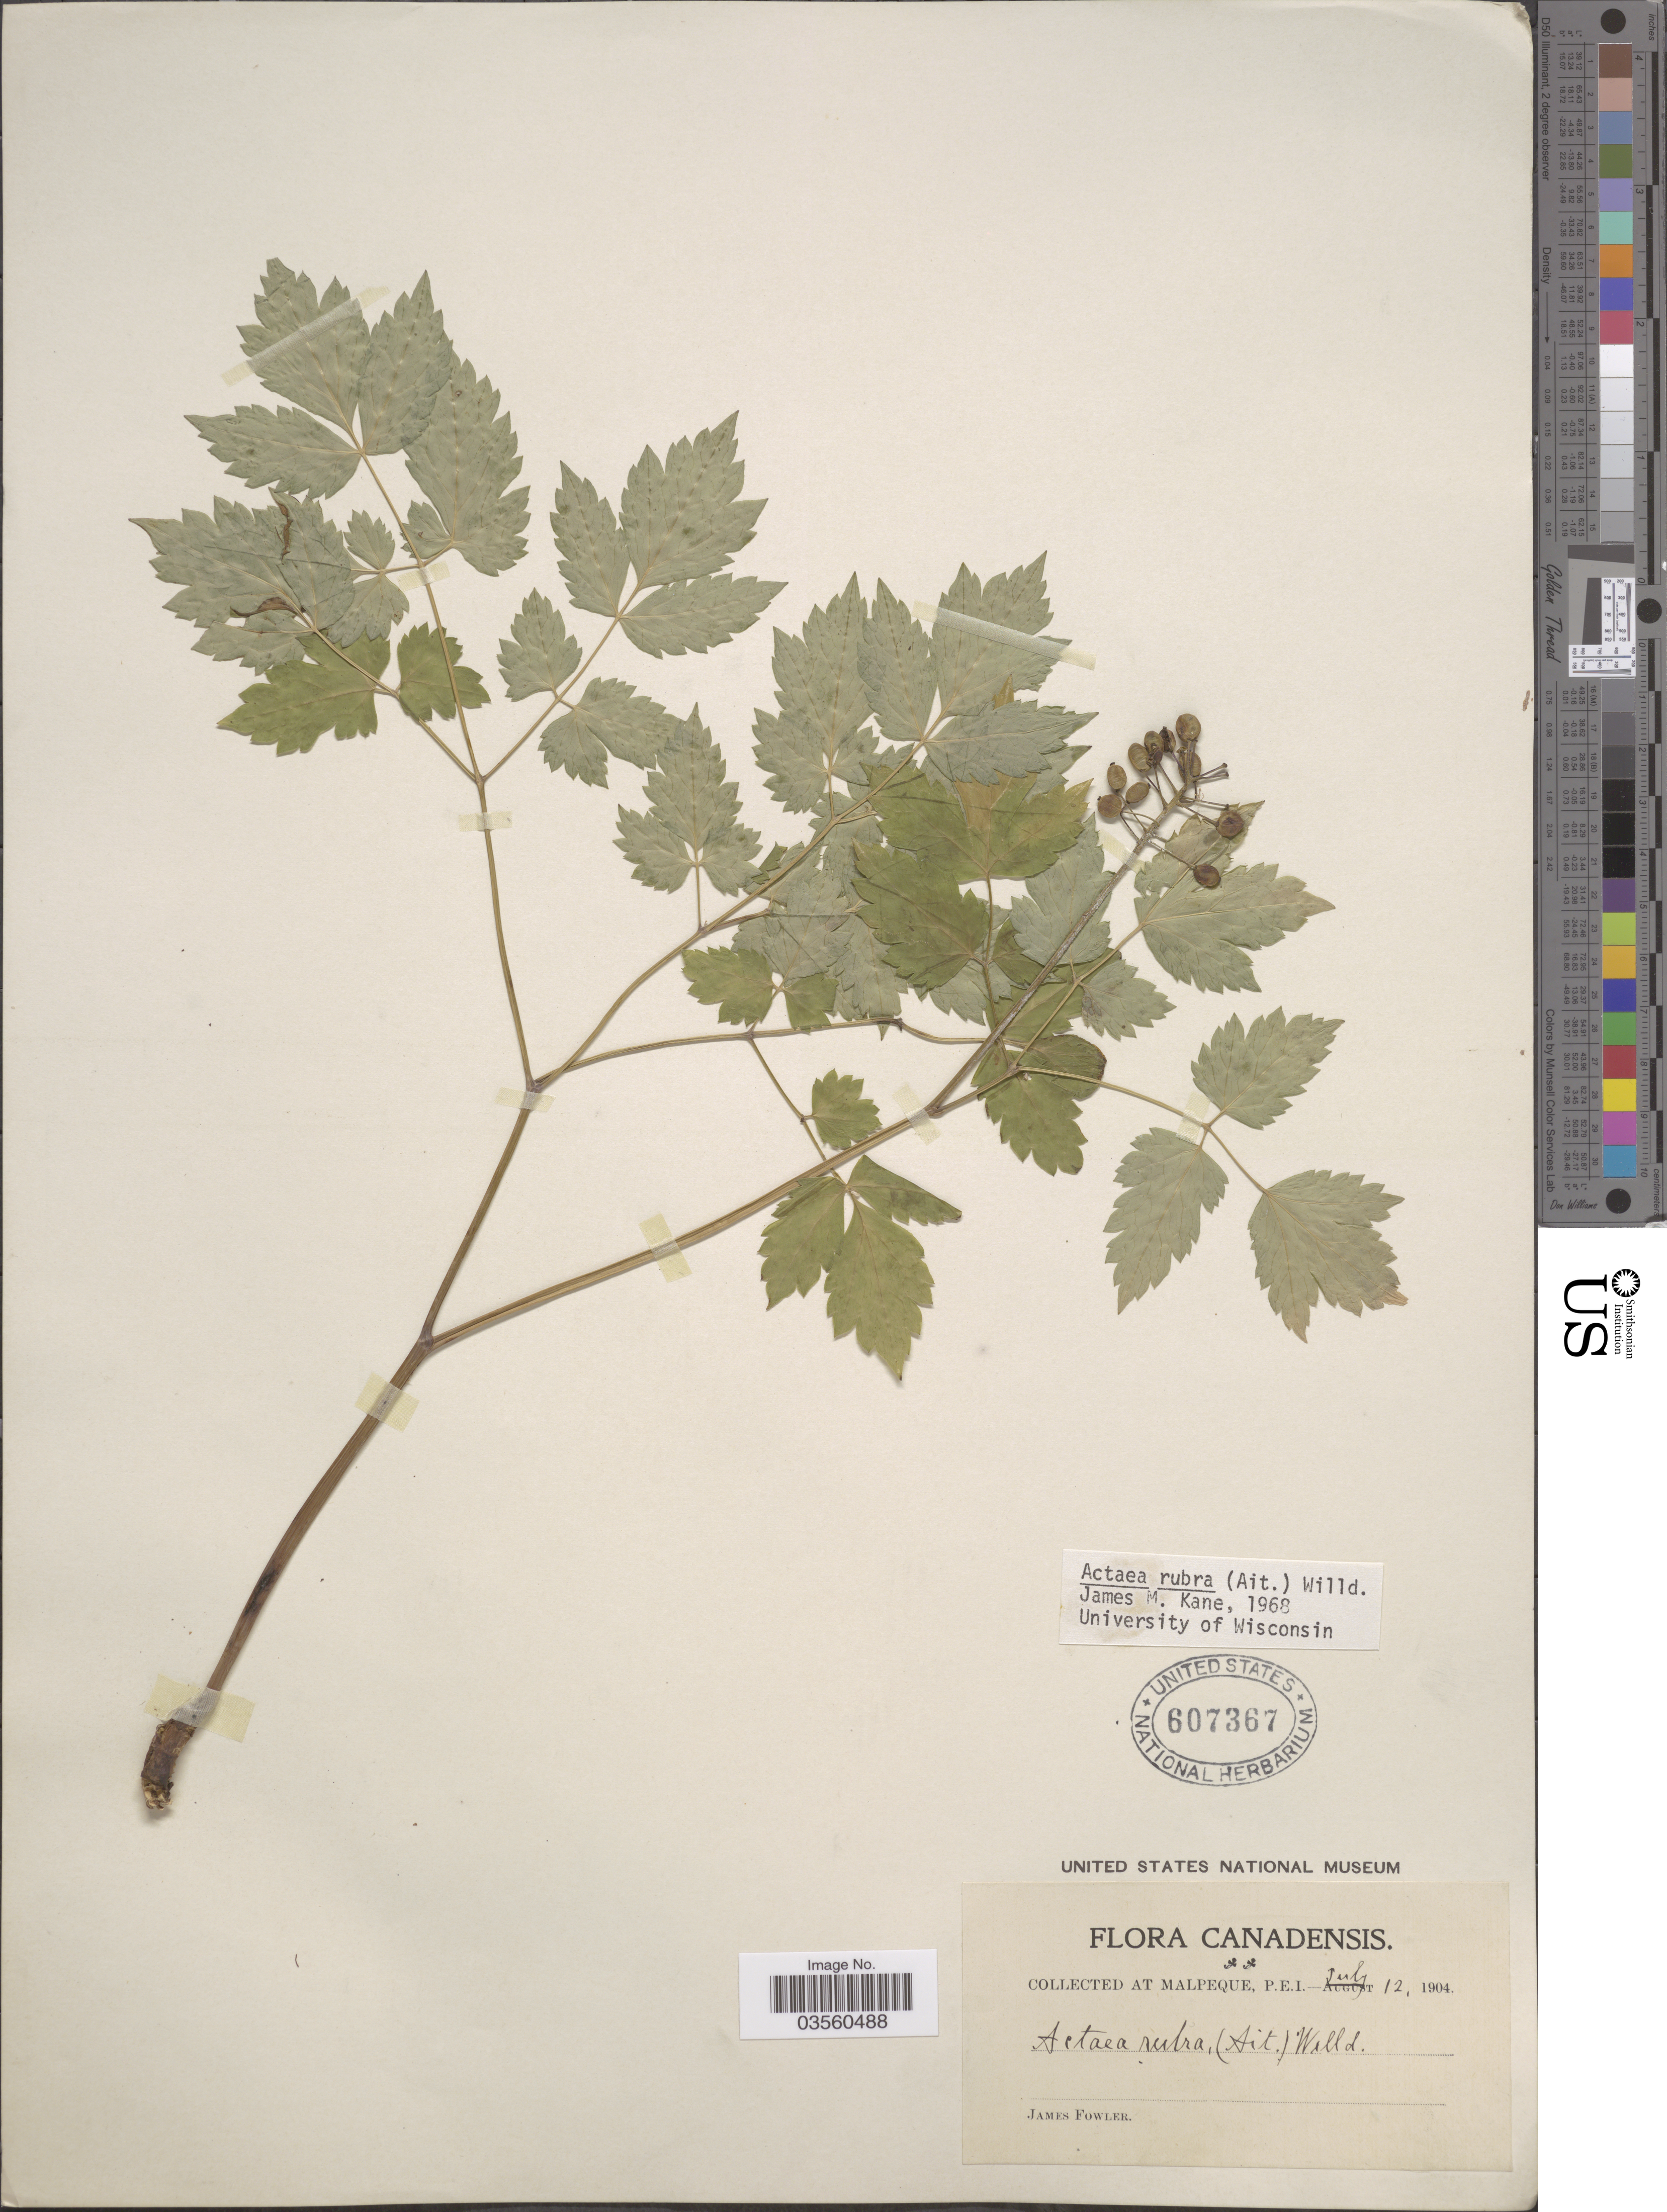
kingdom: Plantae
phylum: Tracheophyta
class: Magnoliopsida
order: Ranunculales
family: Ranunculaceae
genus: Actaea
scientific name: Actaea rubra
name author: (Aiton) Willd.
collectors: J. P. Fowler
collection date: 1904-07-12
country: Canada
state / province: Prince Edward Island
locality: At Malpeque.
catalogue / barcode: US 607367